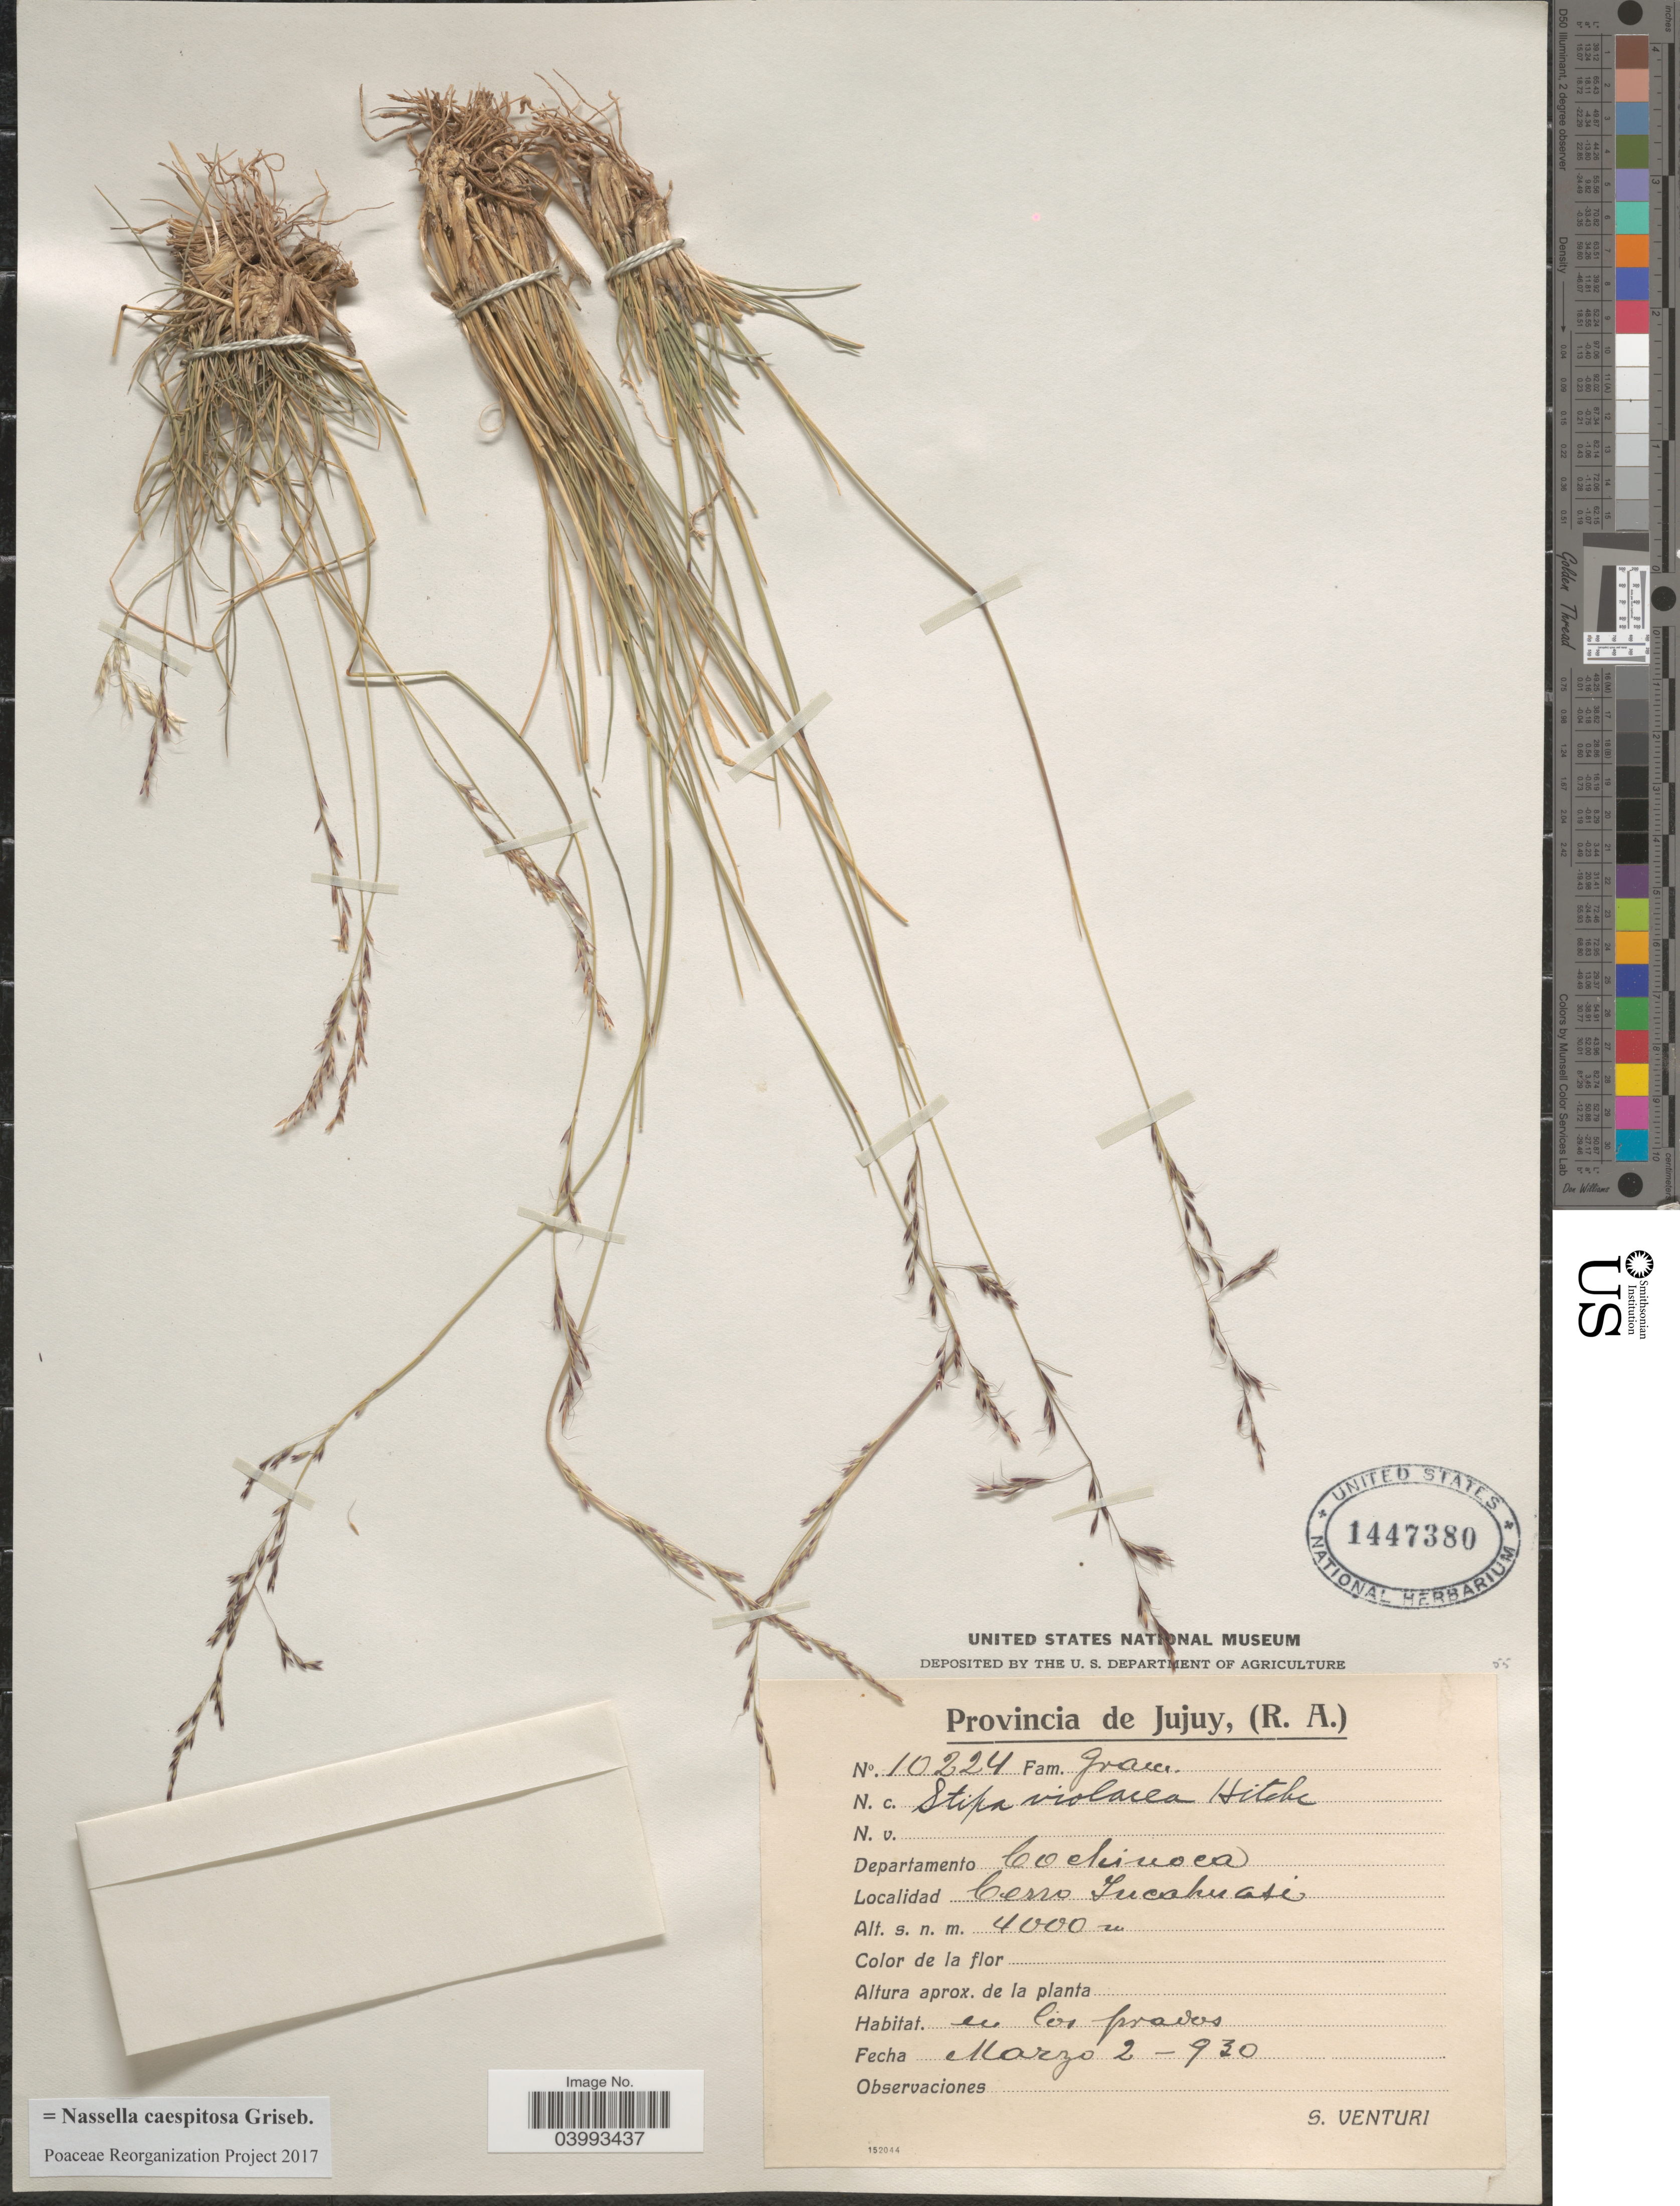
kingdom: Plantae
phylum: Tracheophyta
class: Liliopsida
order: Poales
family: Poaceae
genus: Nassella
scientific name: Nassella caespitosa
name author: Griseb.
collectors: S. Venturi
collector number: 10224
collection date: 1930-03-02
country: Argentina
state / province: Jujuy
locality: Departamento Cochinoca. Cerro Incahuasi.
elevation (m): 4000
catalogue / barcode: US 1447380